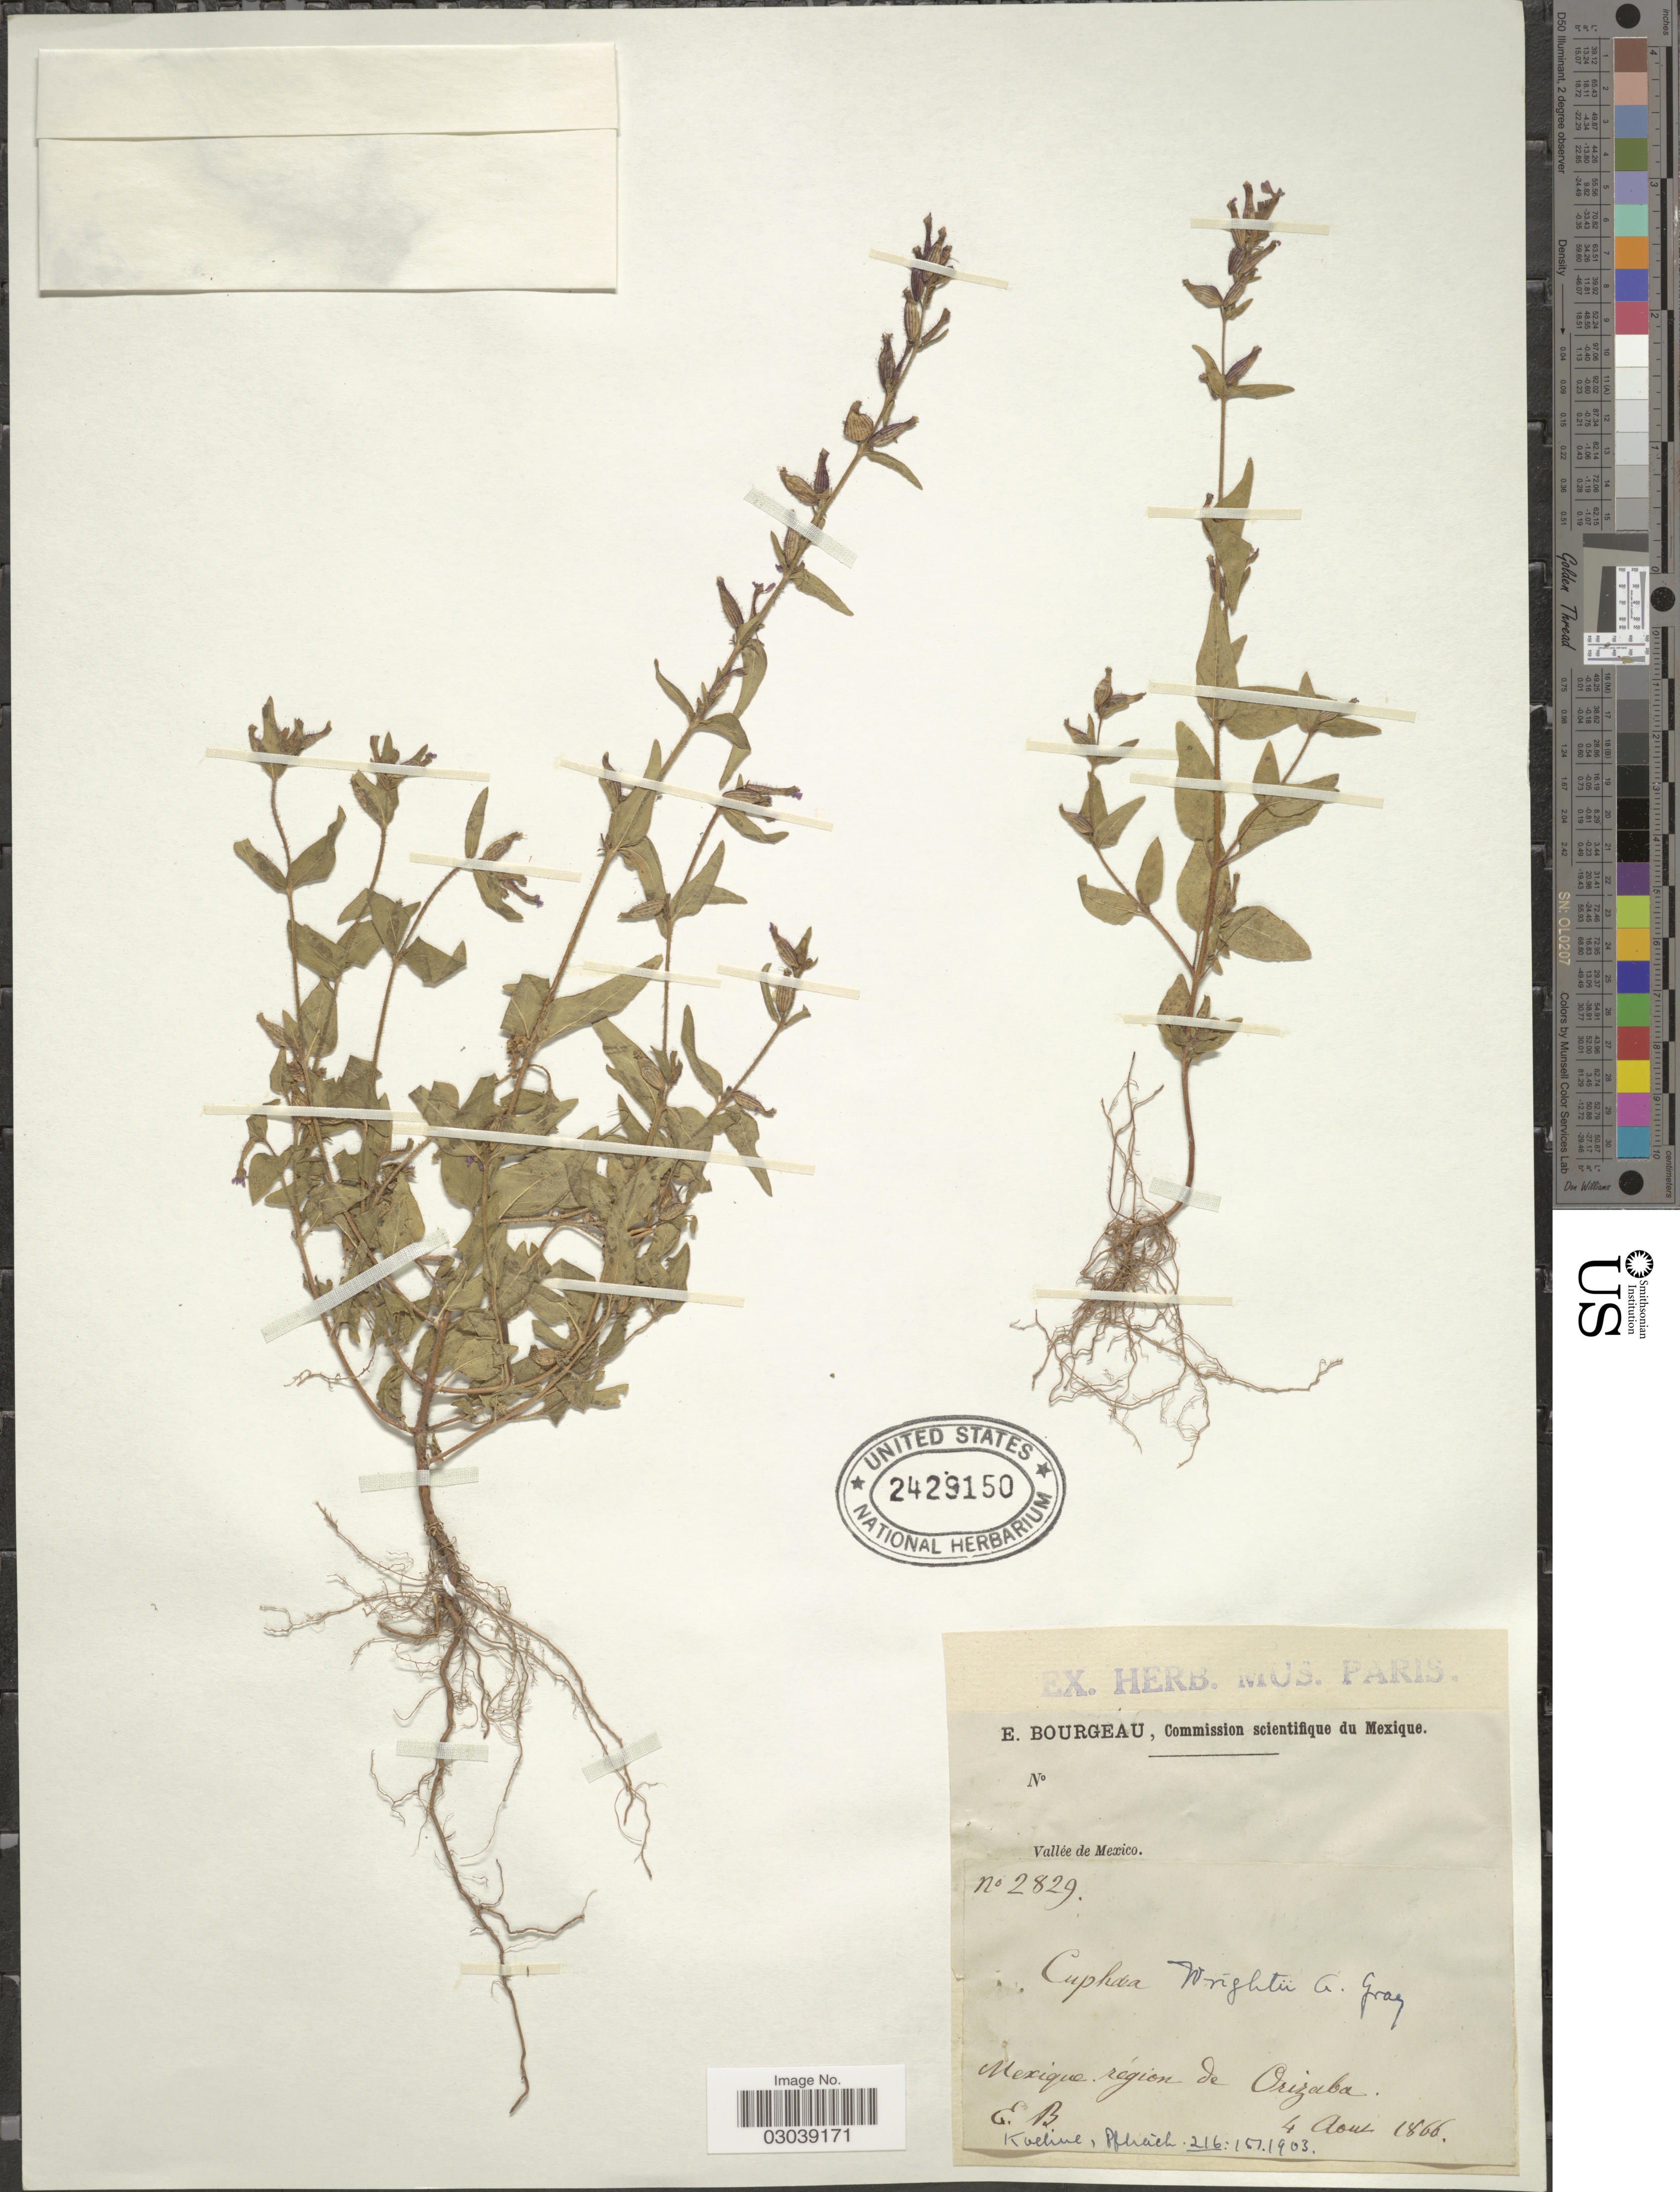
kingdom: Plantae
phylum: Tracheophyta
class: Magnoliopsida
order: Myrtales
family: Lythraceae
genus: Cuphea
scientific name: Cuphea wrightii var. wrightii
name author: A. Gray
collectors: E. Bourgeau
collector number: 2829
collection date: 1866-08-04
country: Mexico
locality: Région de Orizaba. Valkée de Mexico.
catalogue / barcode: US 2429150